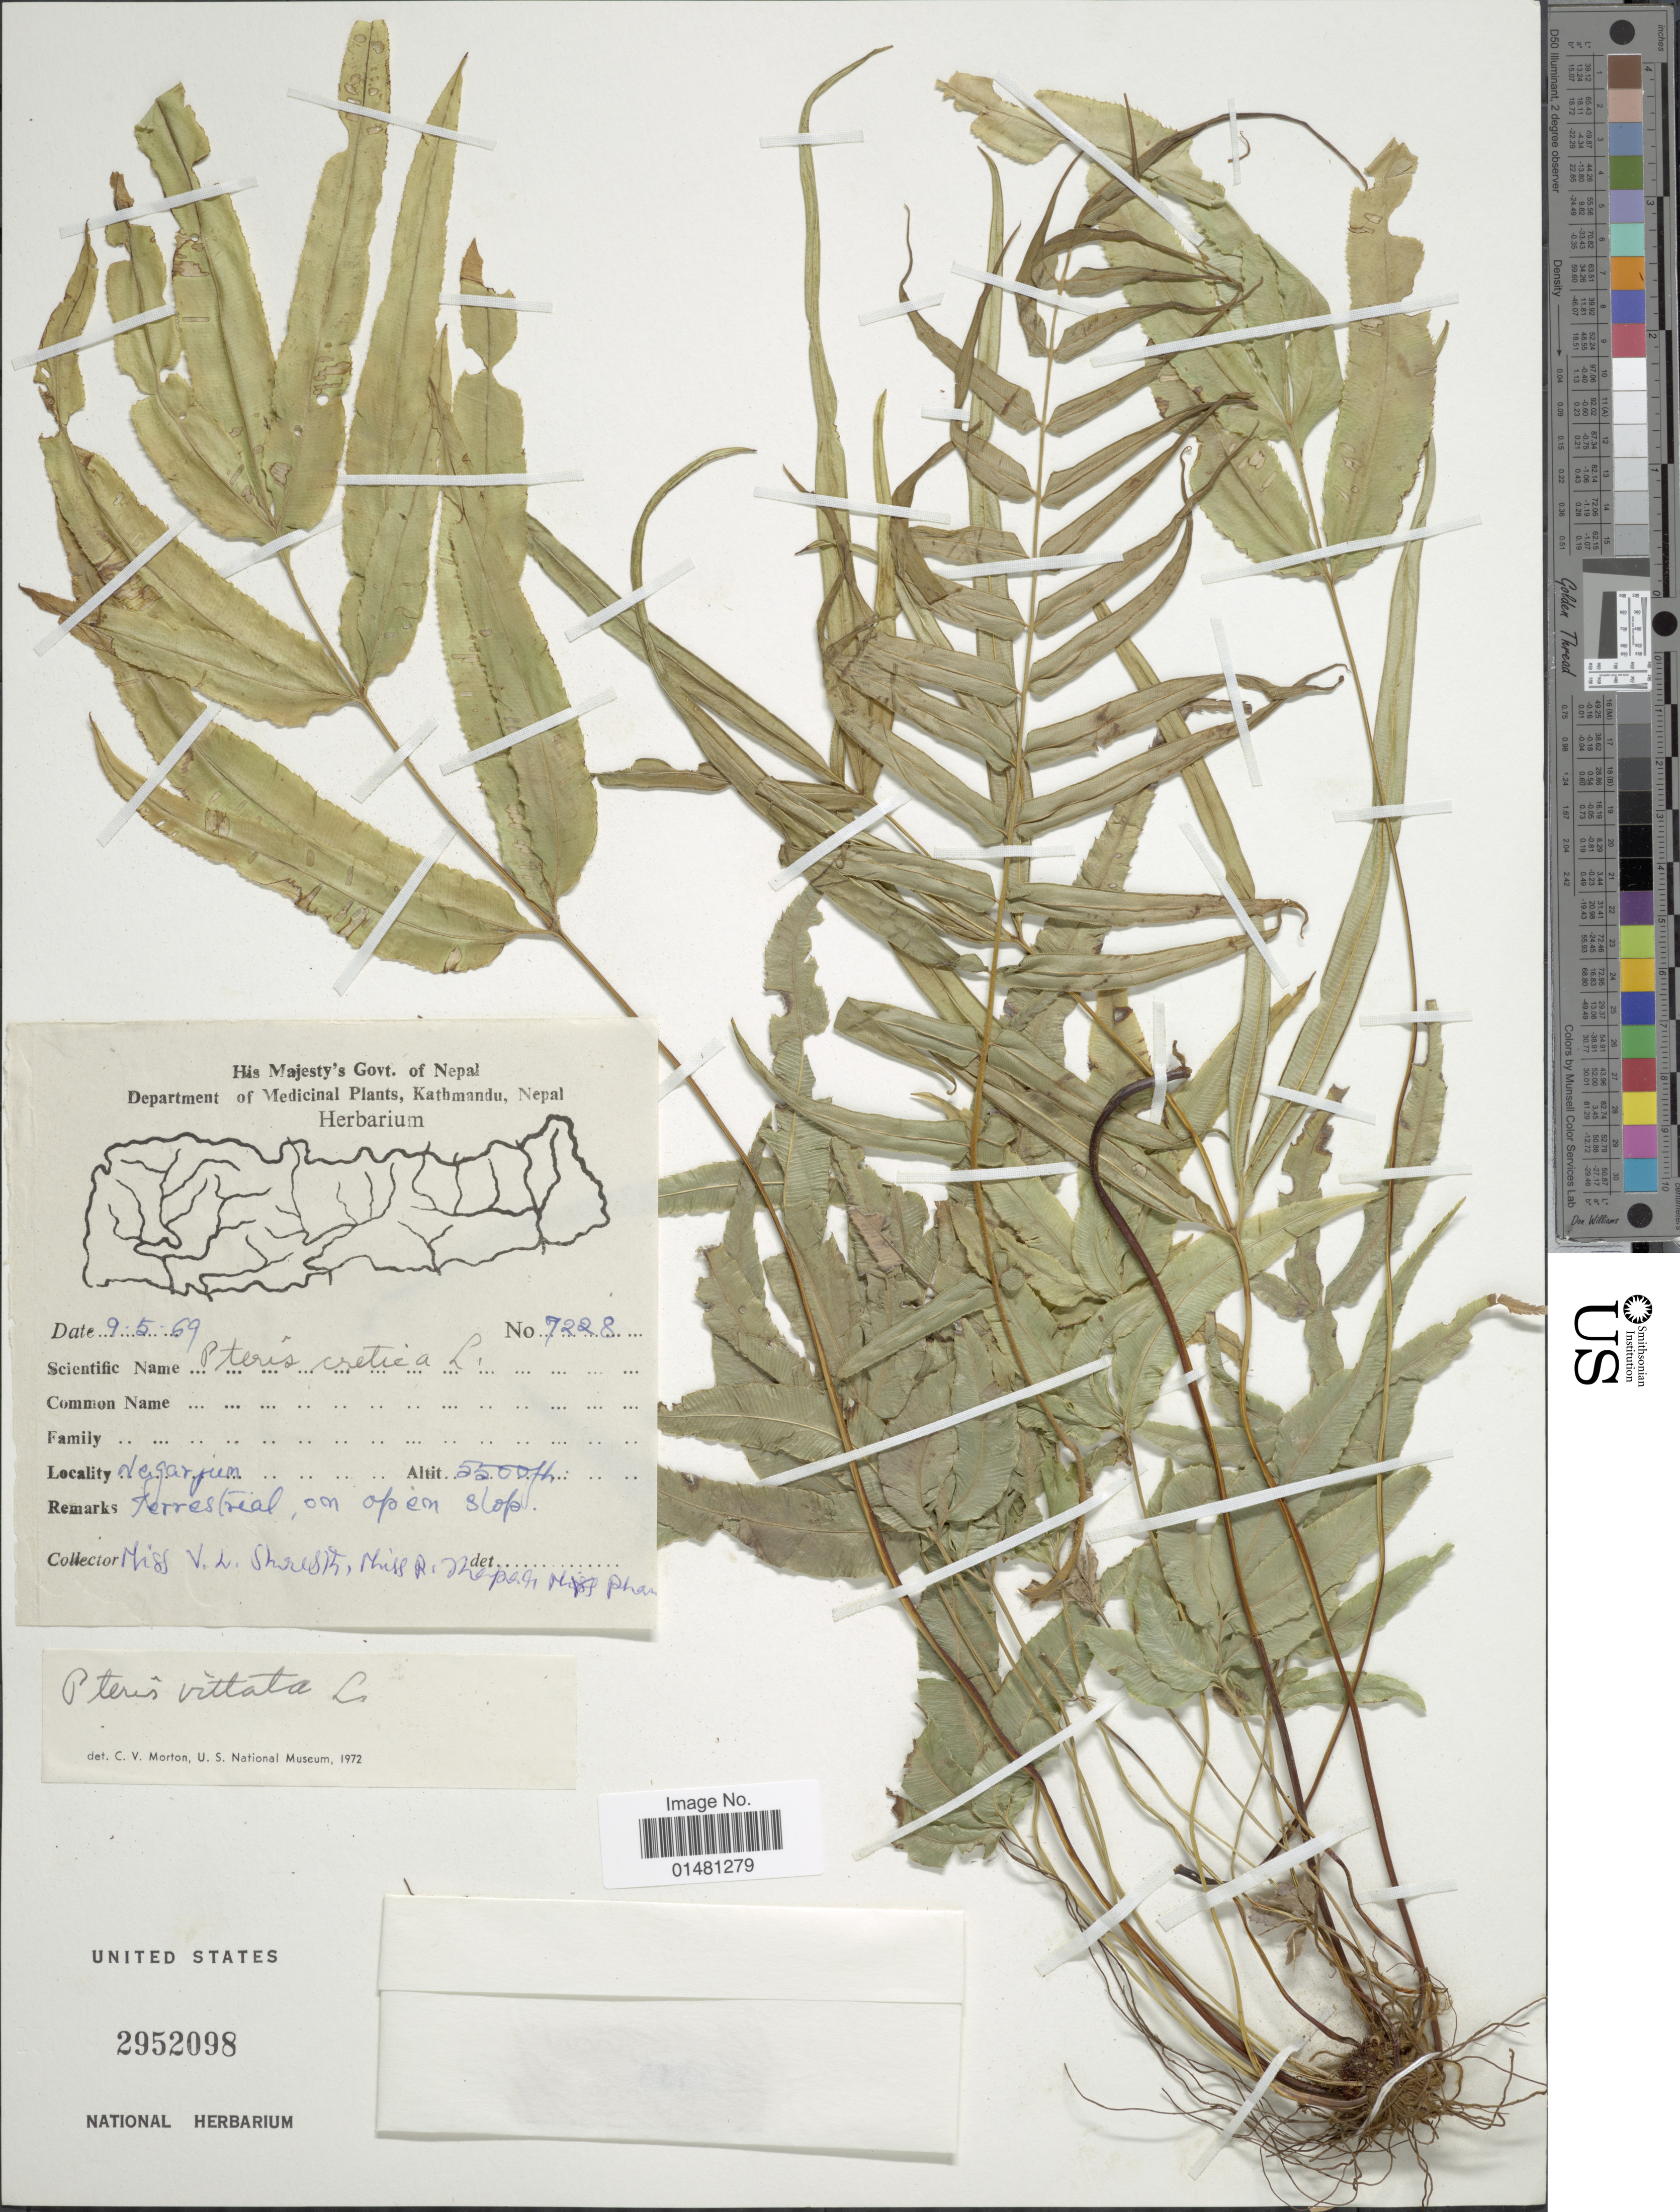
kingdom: Plantae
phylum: Tracheophyta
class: Polypodiopsida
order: Polypodiales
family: Pteridaceae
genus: Pteris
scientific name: Pteris vittata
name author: L.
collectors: V. Shrestha, R. Thapa & P. Pradhan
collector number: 7228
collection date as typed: Transcribed d/m/y: 9/5/69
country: Nepal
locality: Nagarjun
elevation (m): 1676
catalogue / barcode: US 2952098